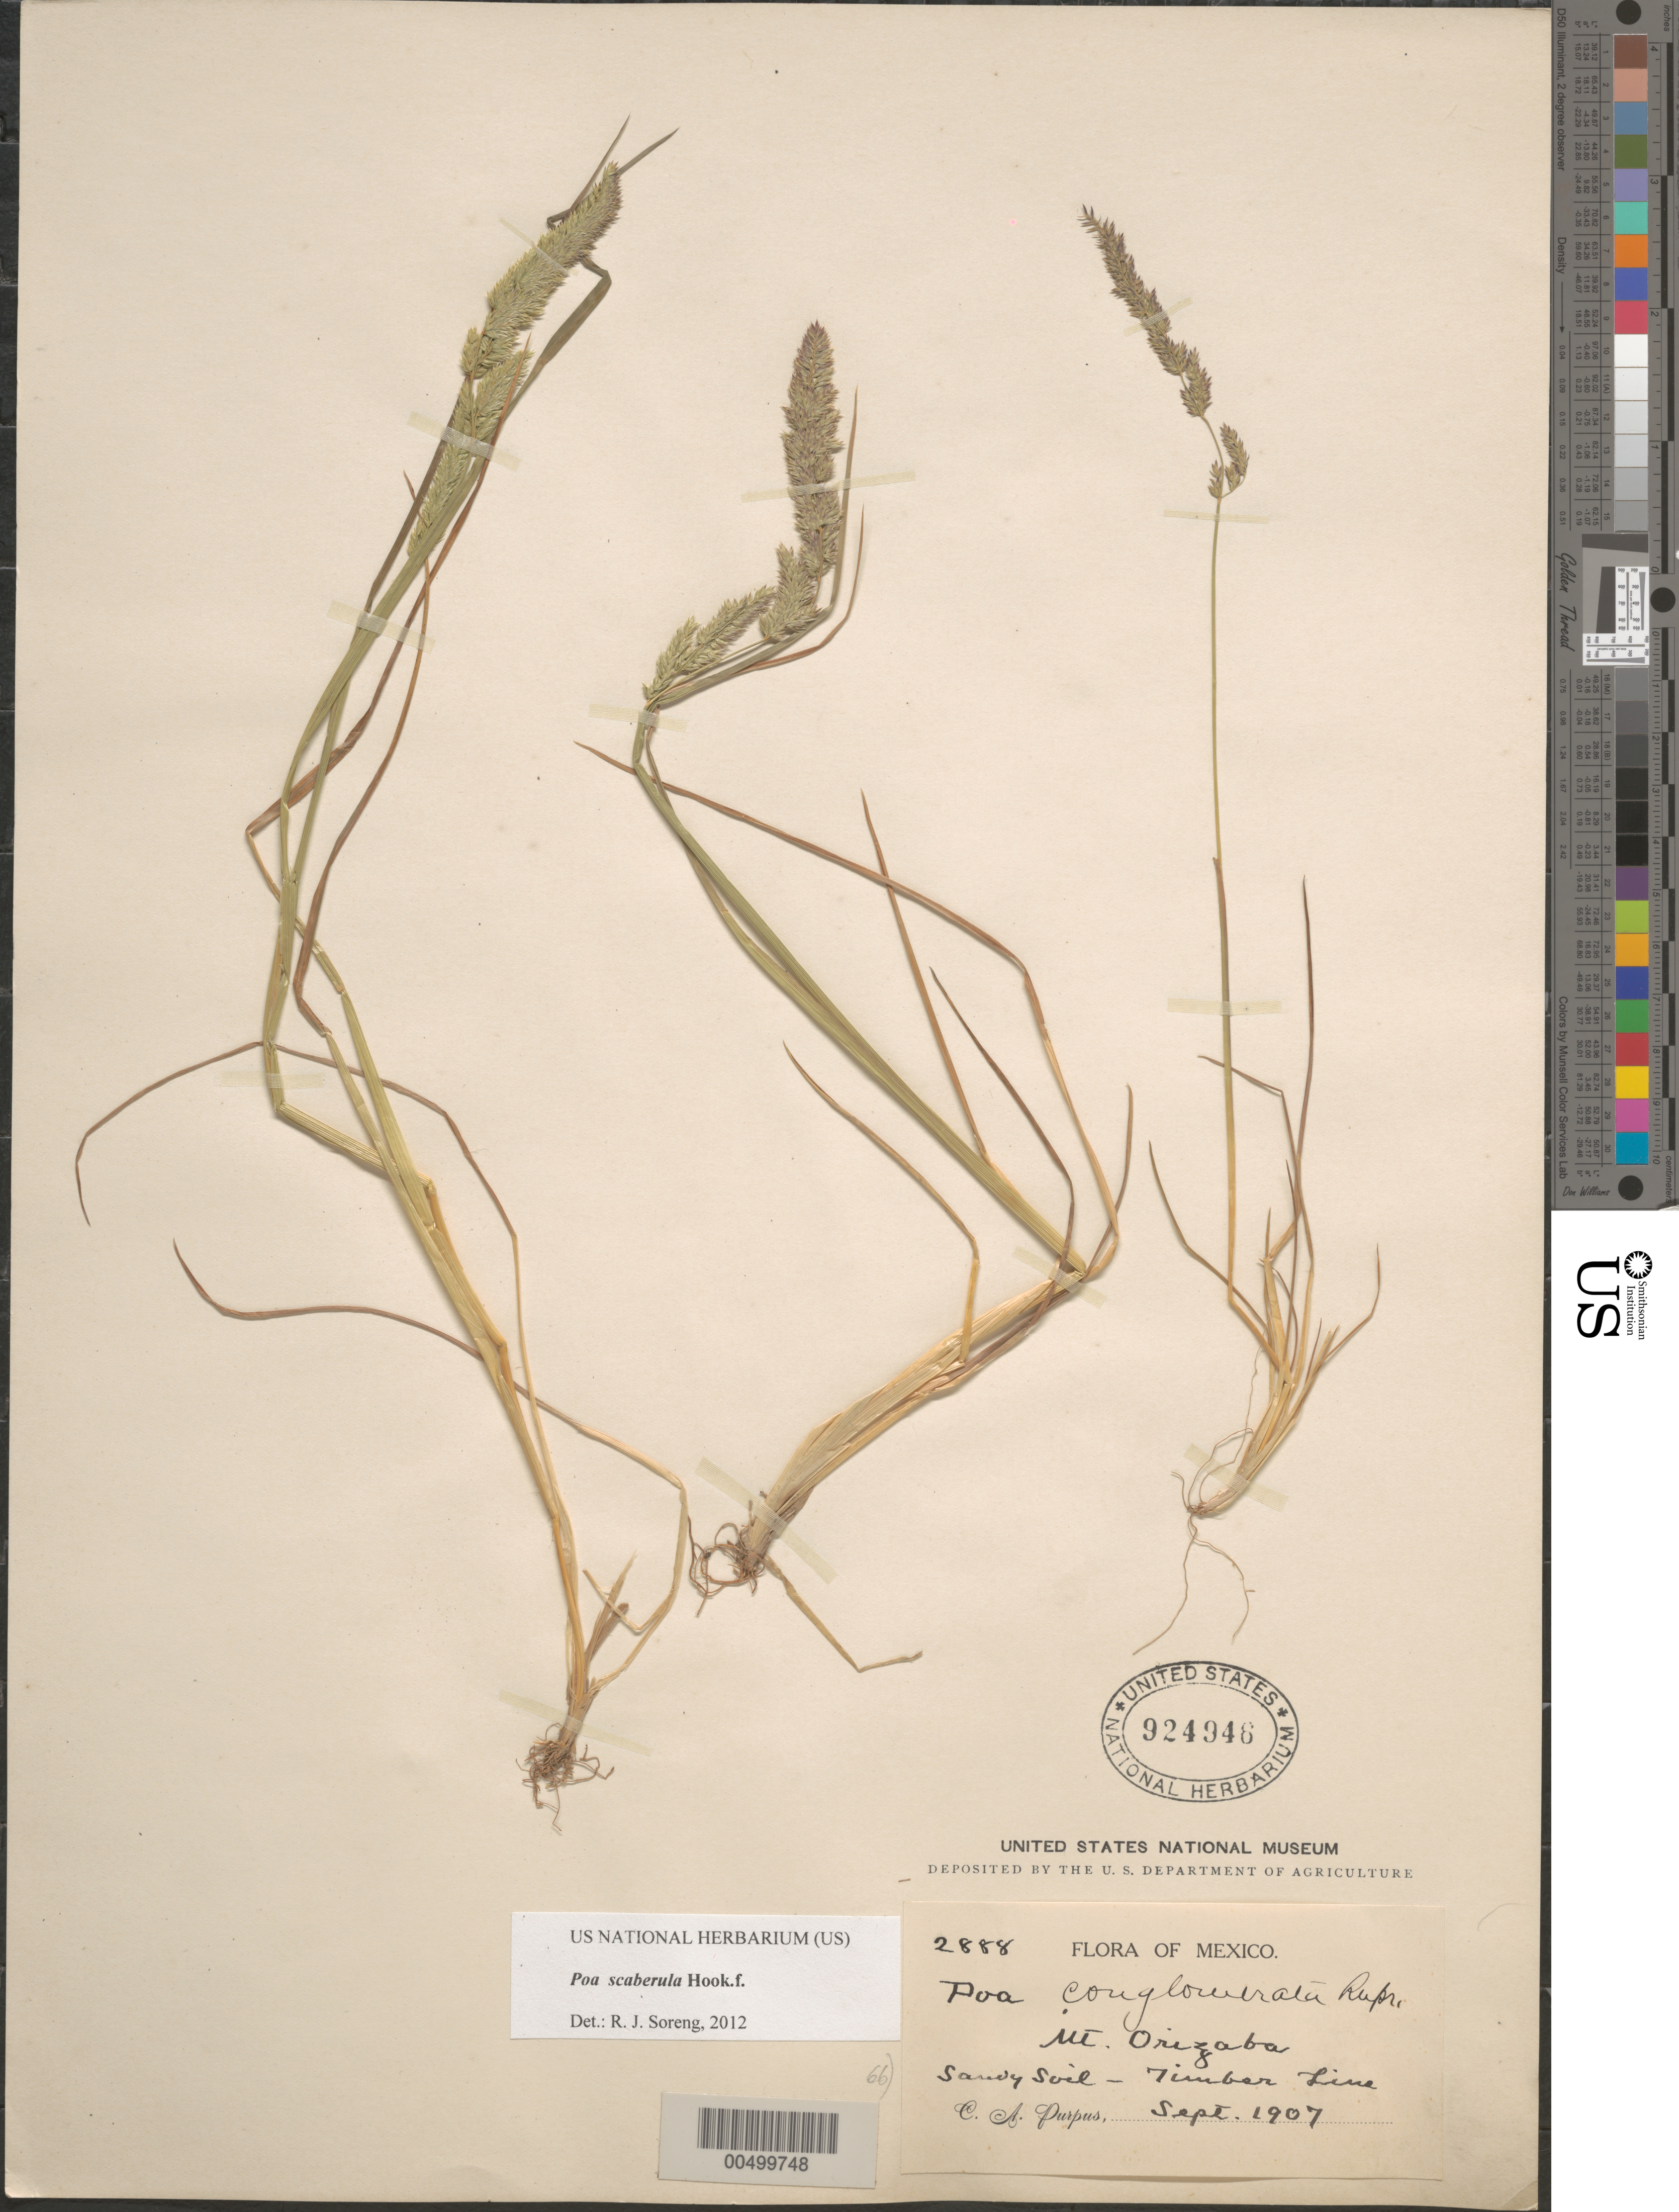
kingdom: Plantae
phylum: Tracheophyta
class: Liliopsida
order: Poales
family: Poaceae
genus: Poa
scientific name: Poa scaberula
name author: Hook. f.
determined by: Soreng, Robert J., Research Associate (BOT), Smithsonian Institution - National Museum of Natural History (UNITED STATES)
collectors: C. A. Purpus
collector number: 2888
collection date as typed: Sep 1907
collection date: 1907-09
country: Mexico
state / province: Puebla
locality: Mt Orizaba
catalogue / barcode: US 924946